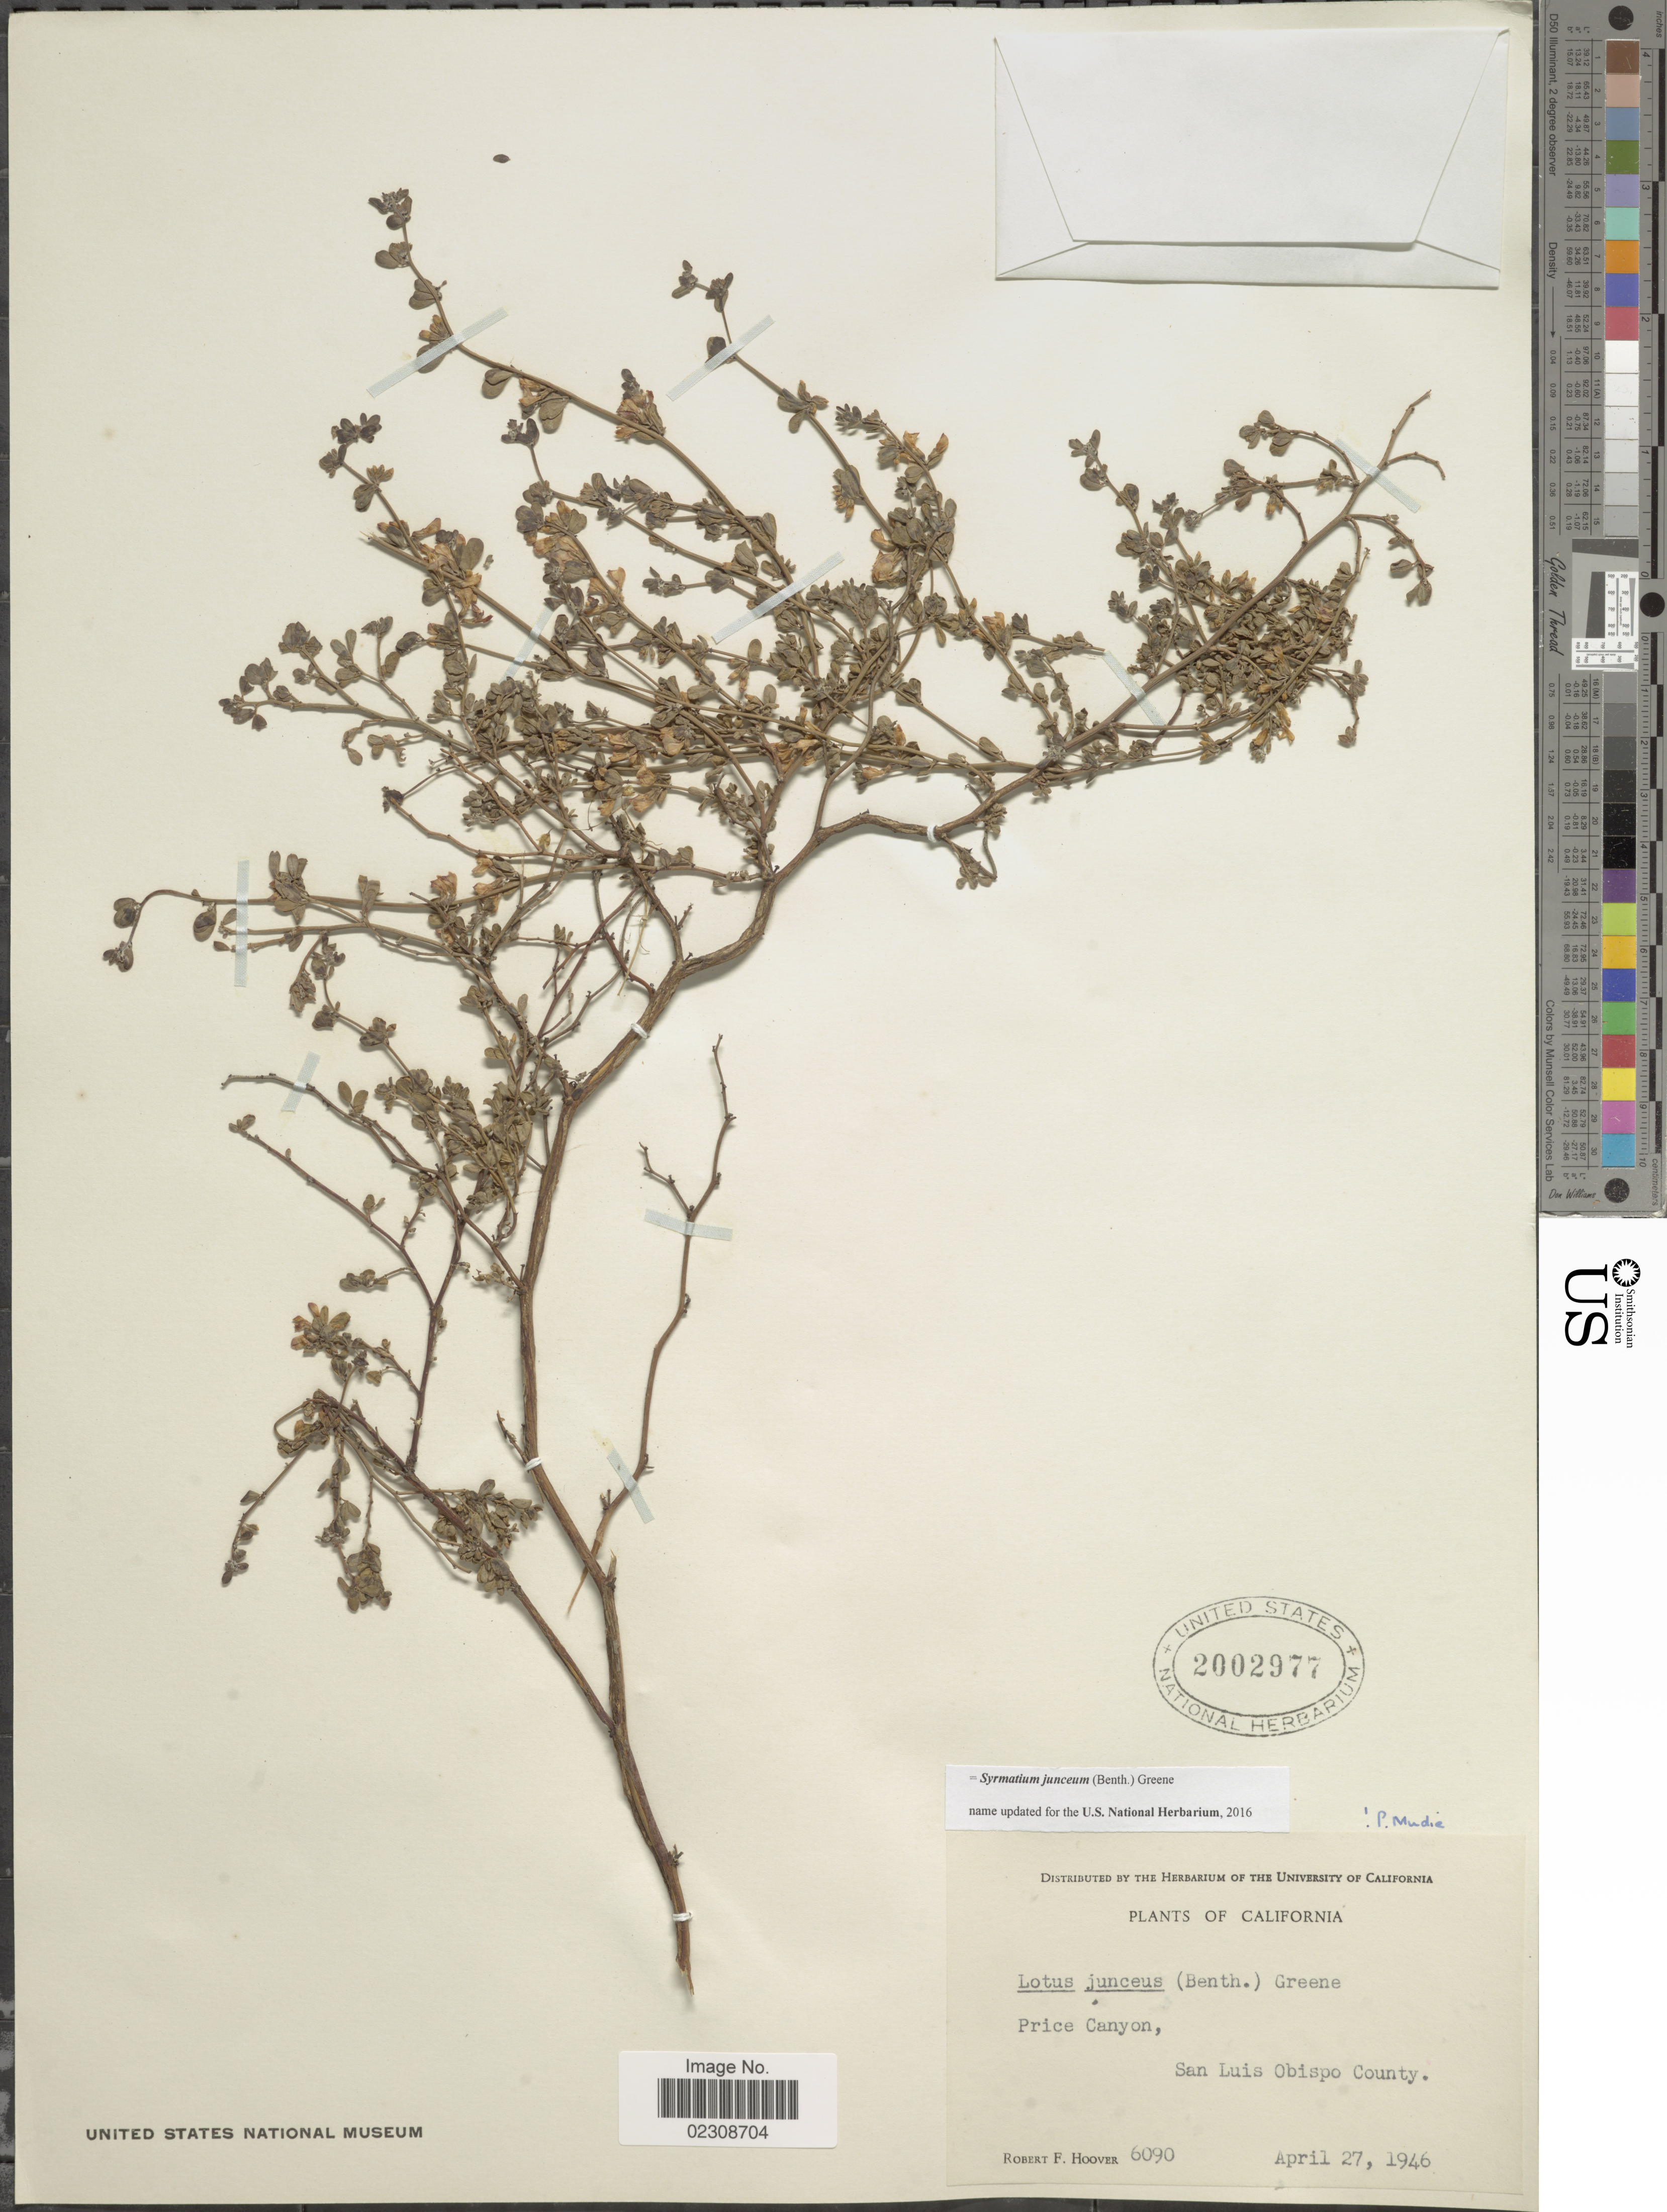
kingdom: Plantae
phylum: Tracheophyta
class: Magnoliopsida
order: Fabales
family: Fabaceae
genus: Syrmatium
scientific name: Syrmatium junceum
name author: (Benth.) Greene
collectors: R. F. Hoover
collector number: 6090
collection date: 1946-04-27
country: United States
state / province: California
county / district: San Luis Obispo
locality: Price Canyon, San Luis Obispo County.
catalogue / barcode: US 2002977